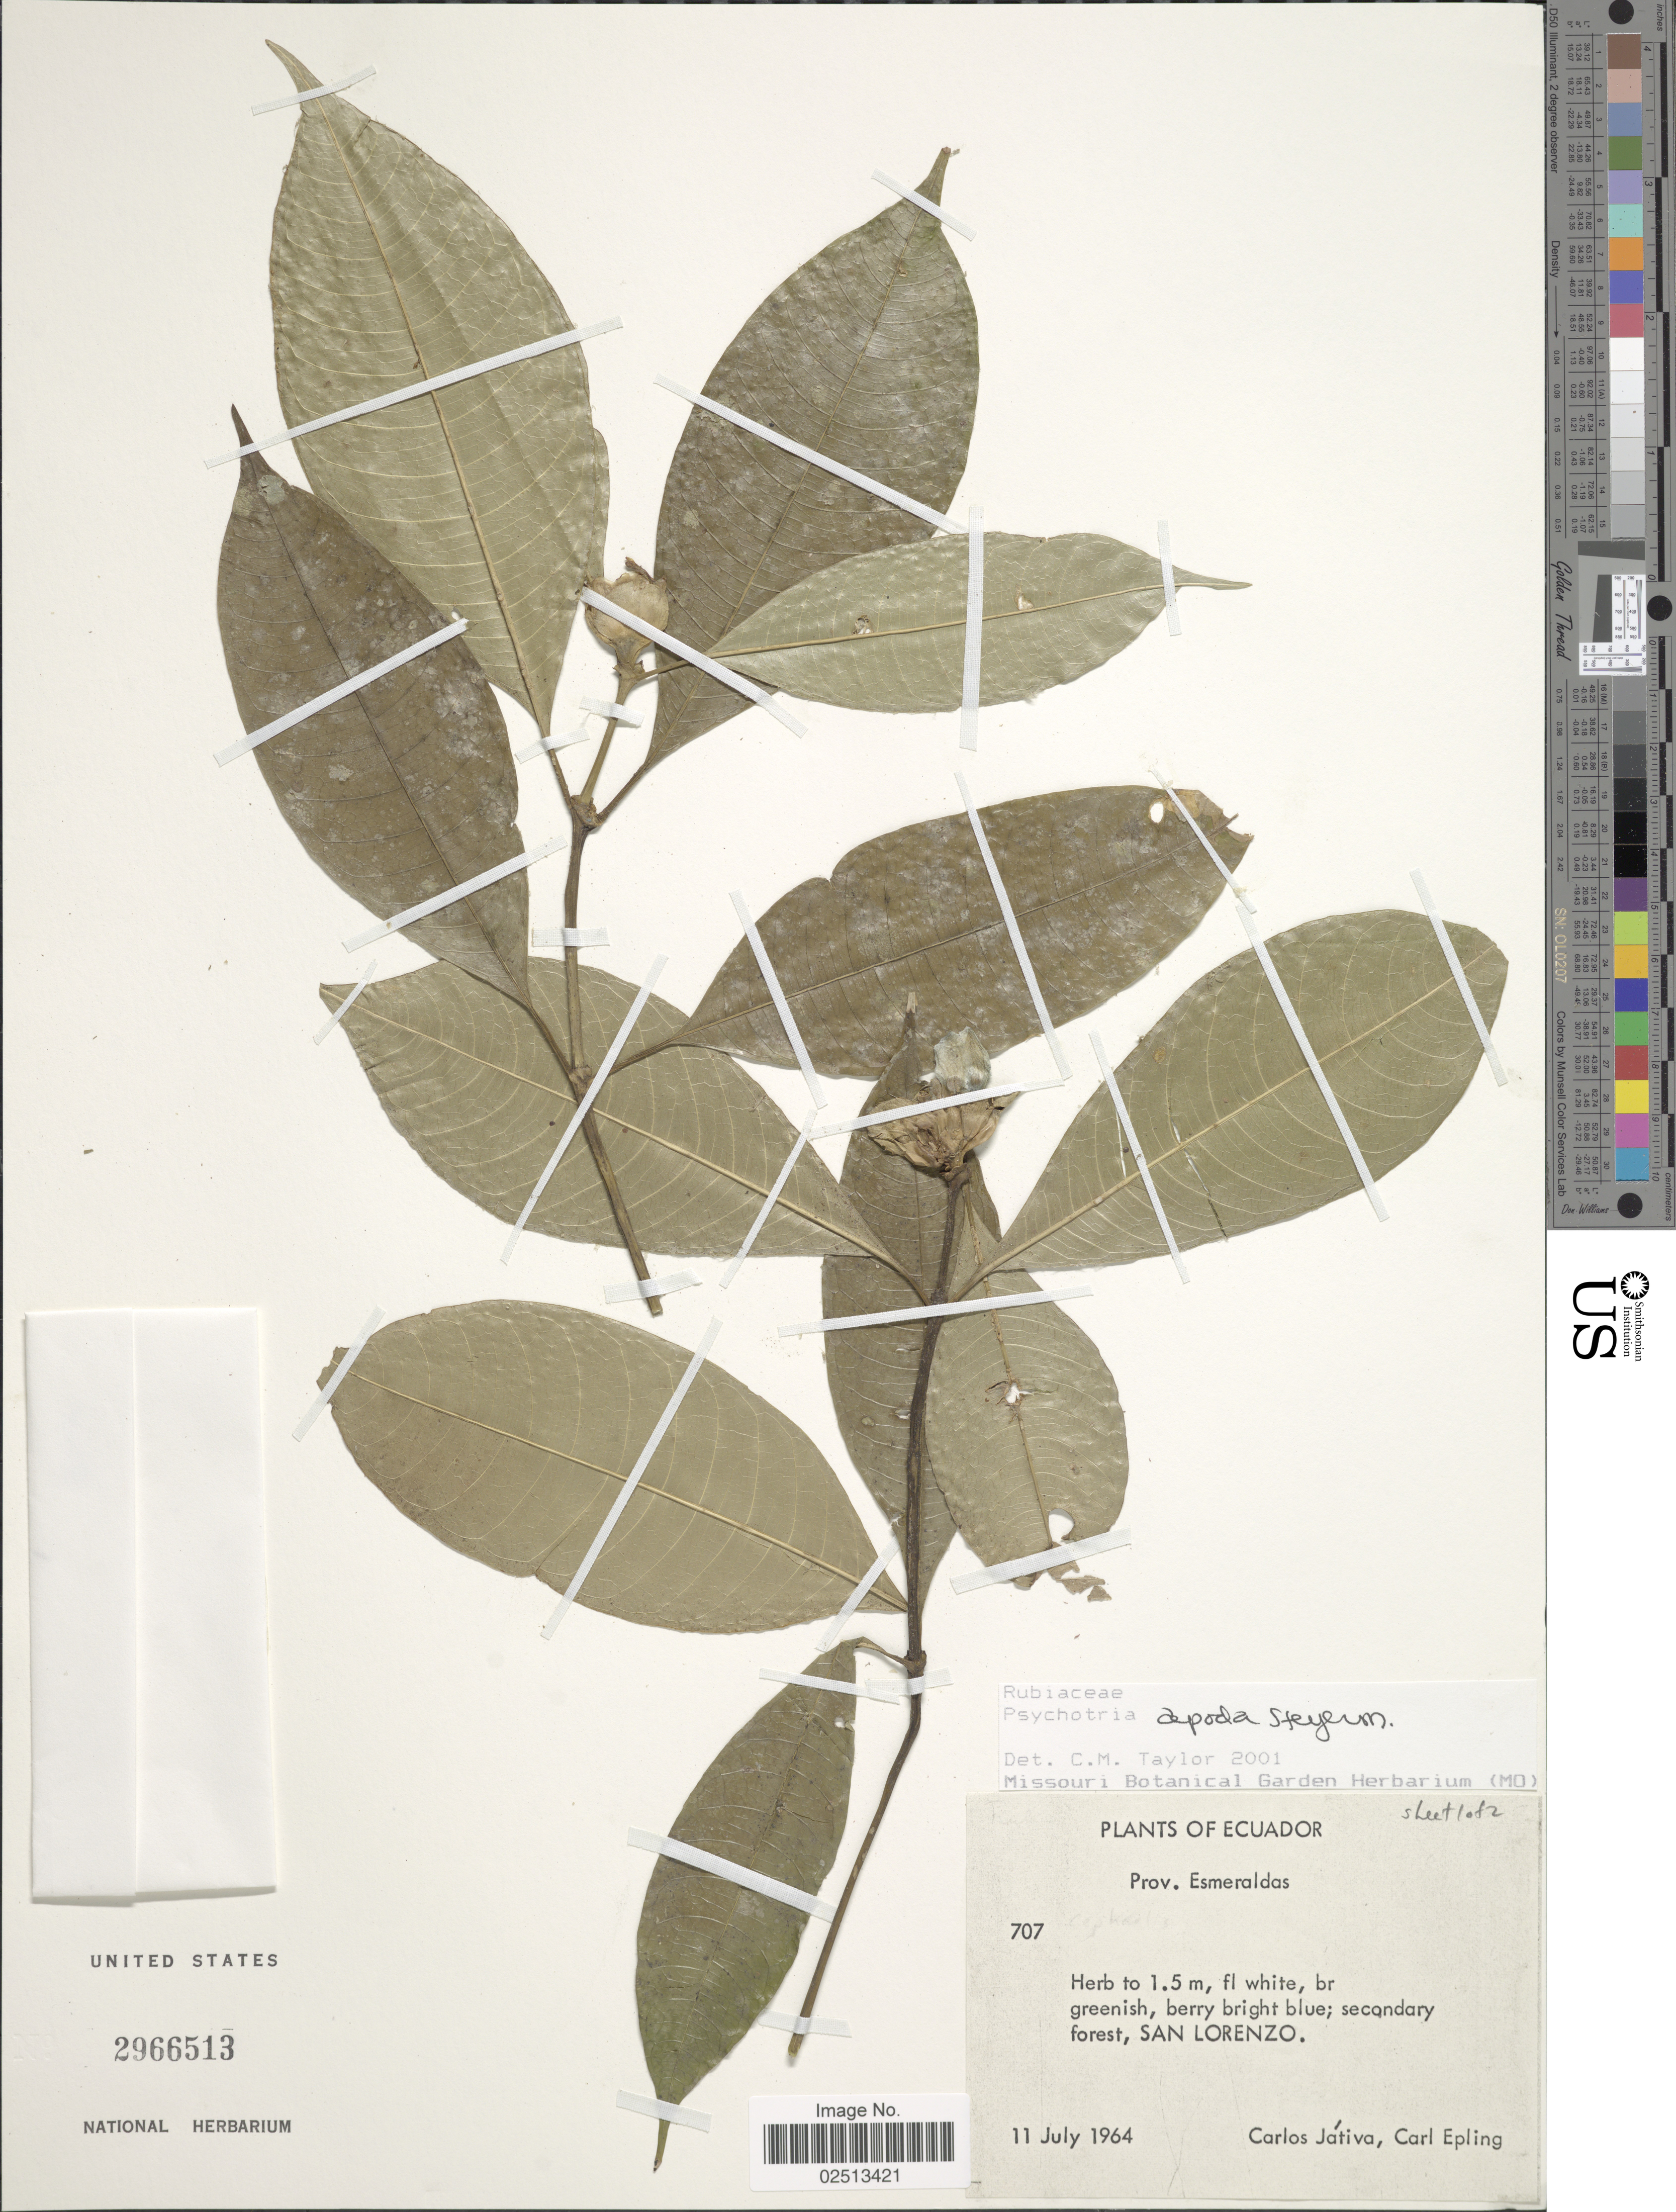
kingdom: Plantae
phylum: Tracheophyta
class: Magnoliopsida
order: Gentianales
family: Rubiaceae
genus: Psychotria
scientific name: Psychotria apoda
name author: Steyerm.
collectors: C. D. Játiva & C. C. Epling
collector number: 707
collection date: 1964-07-11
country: Ecuador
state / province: Esmeraldas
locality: Secondary forest, San Lorenzo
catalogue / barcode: US 2966513